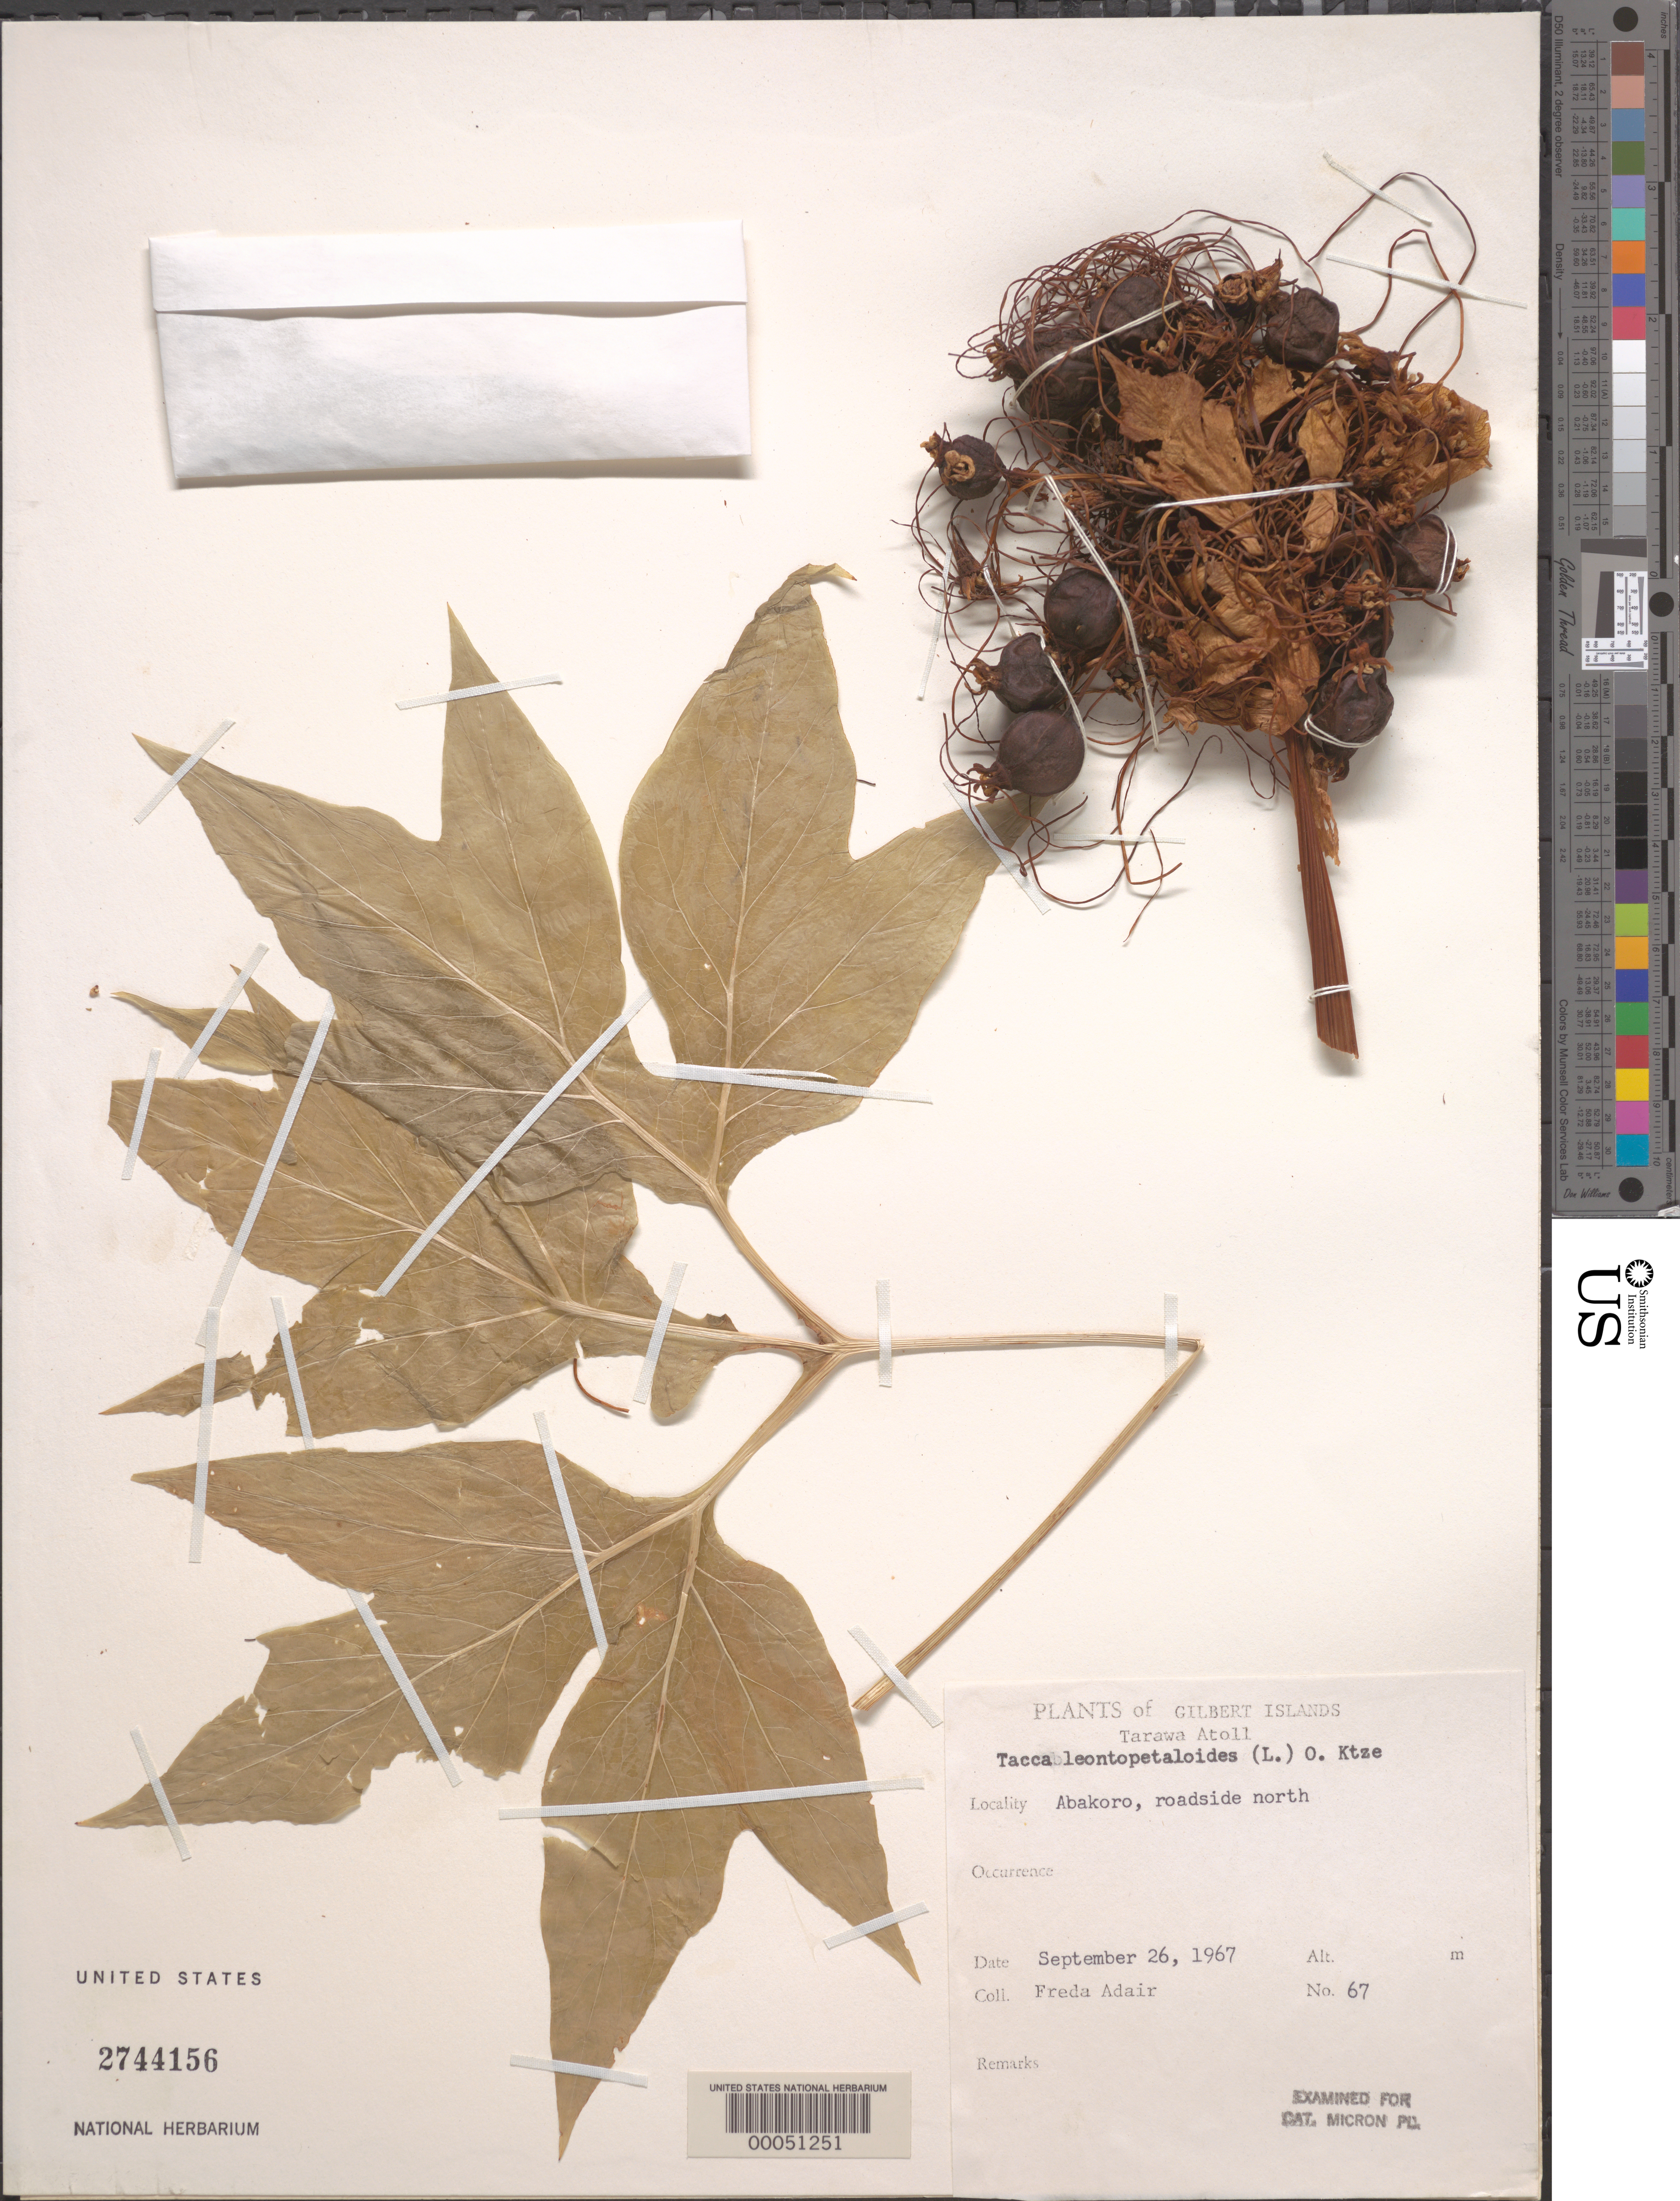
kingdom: Plantae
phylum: Tracheophyta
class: Liliopsida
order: Dioscoreales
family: Dioscoreaceae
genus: Tacca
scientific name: Tacca leontopetaloides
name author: (L.) Kuntze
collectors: F. Adair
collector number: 67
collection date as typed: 26 Sep 1967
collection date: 1967-09-26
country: Kiribati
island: Tarawa Atoll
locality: Abakoro, roadside north [Gilbert Is.]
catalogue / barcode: US 2744156